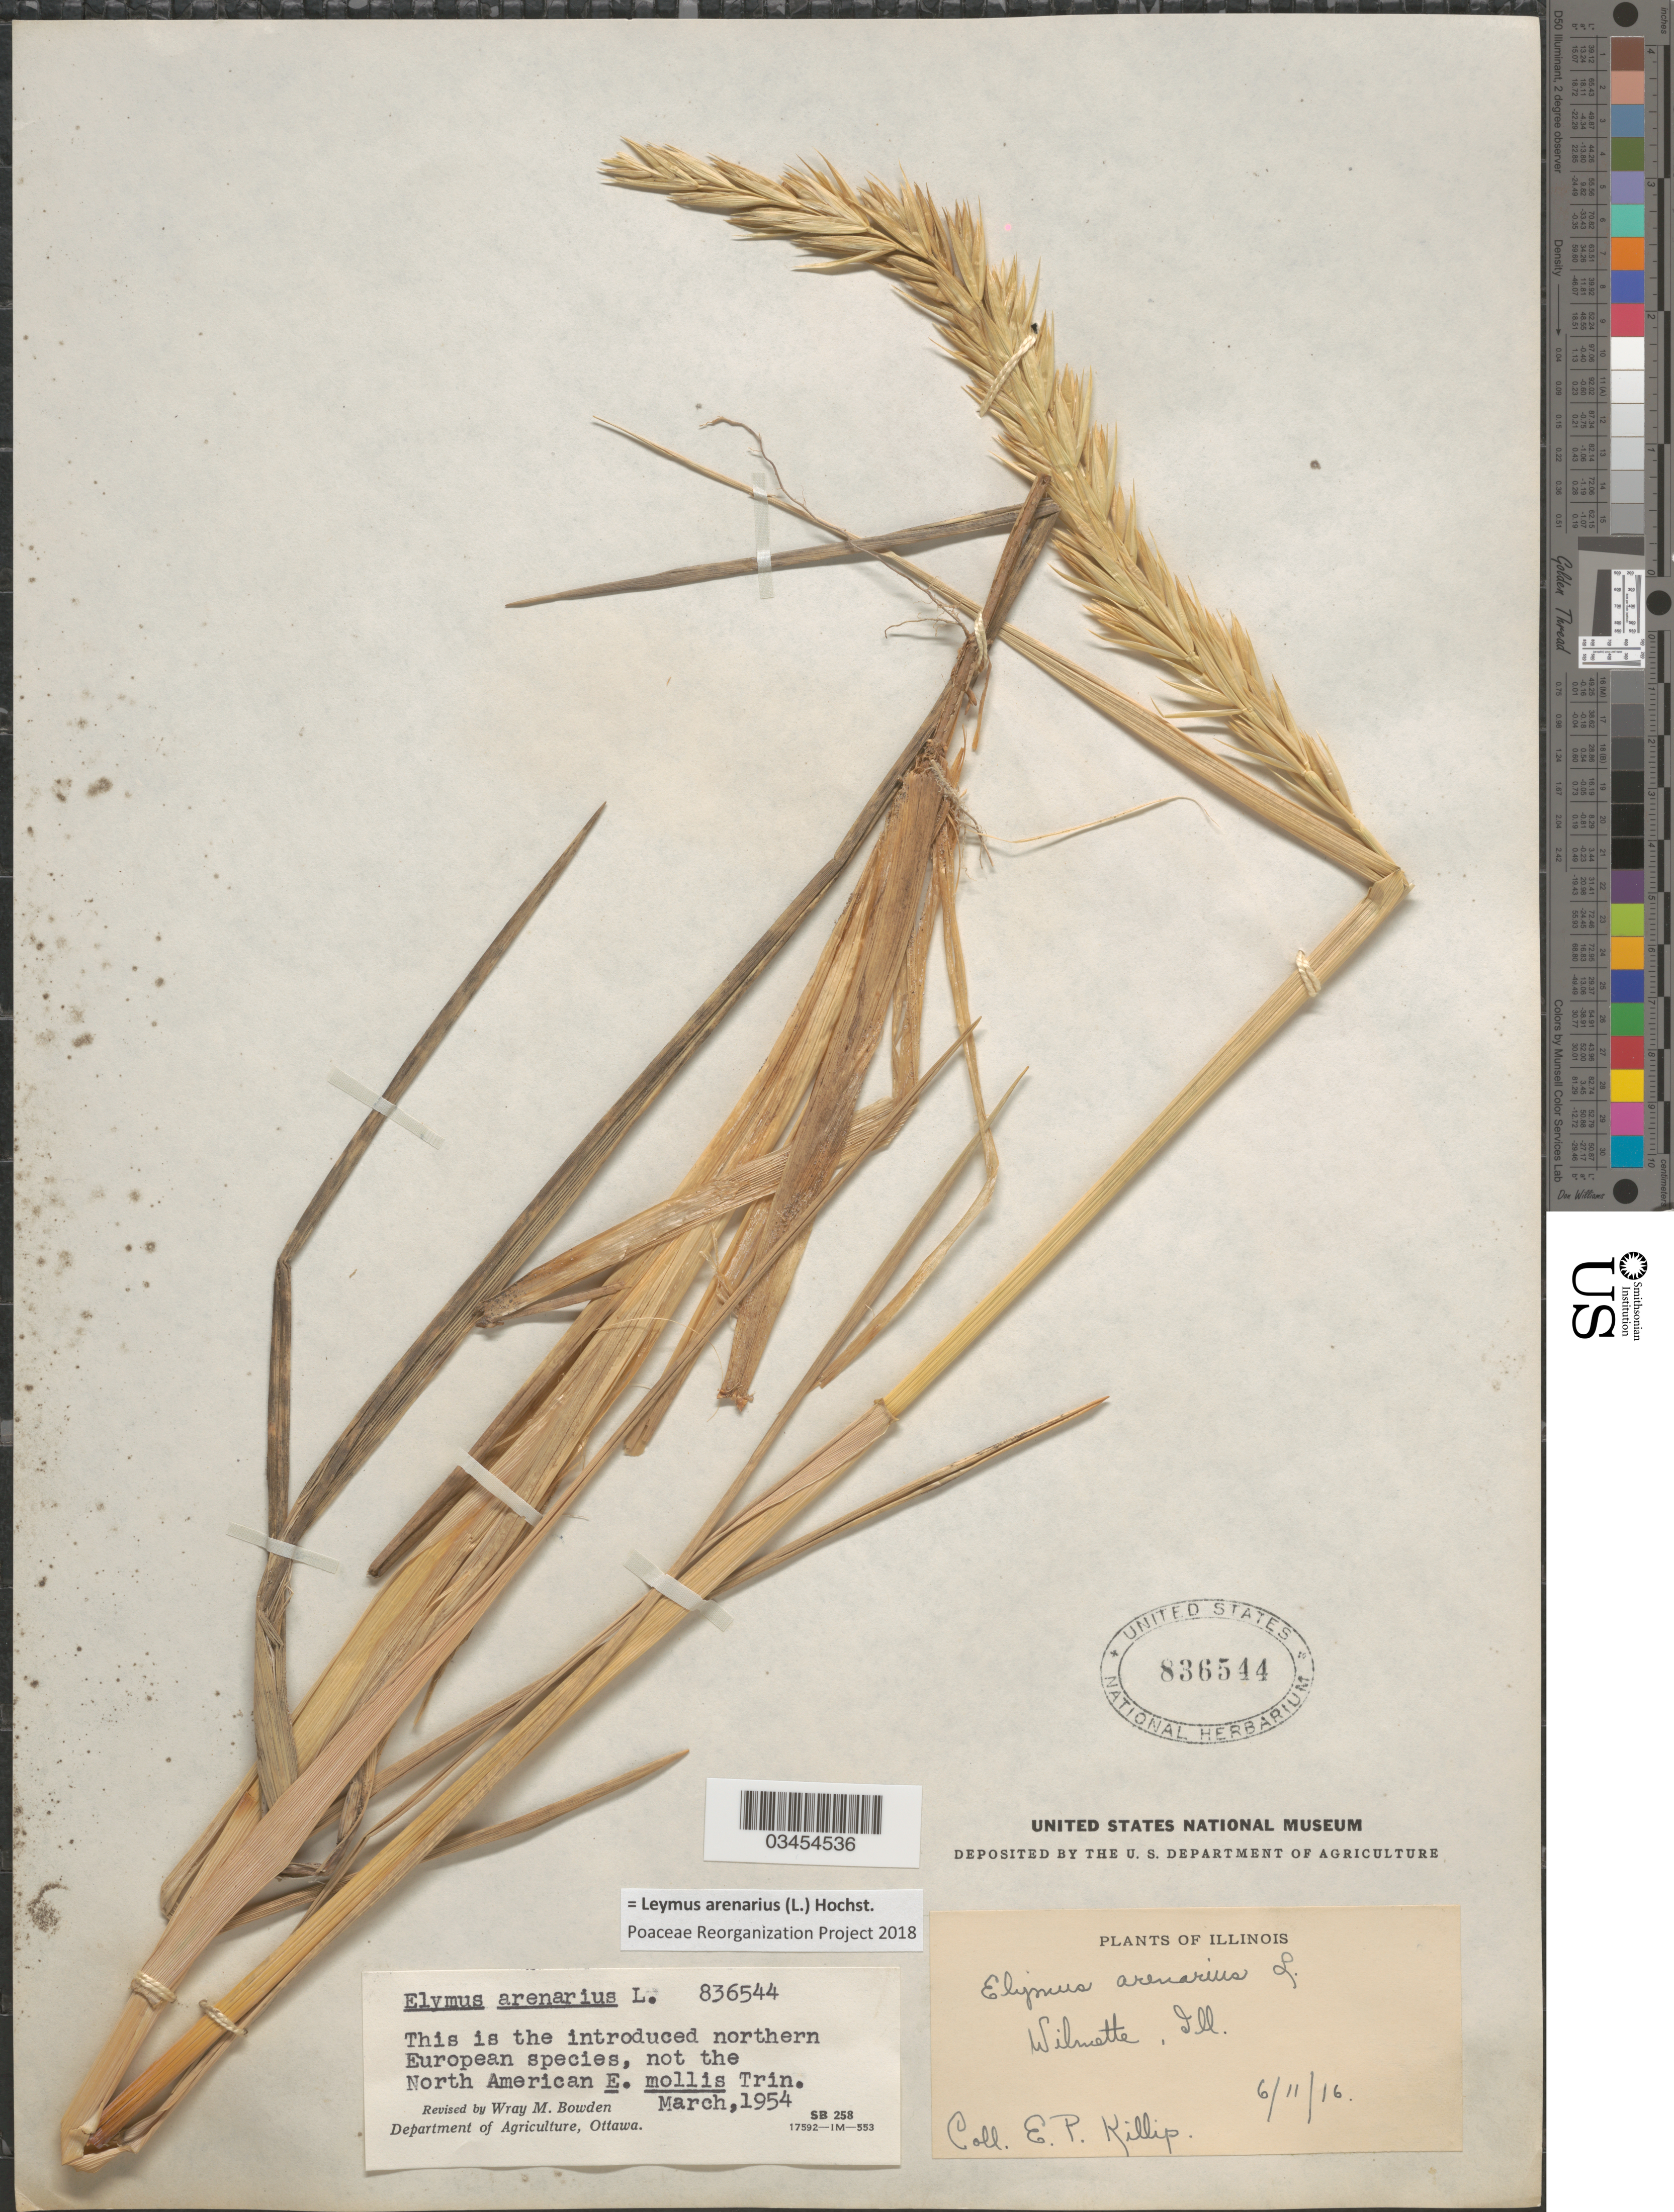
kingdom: Plantae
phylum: Tracheophyta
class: Liliopsida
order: Poales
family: Poaceae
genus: Leymus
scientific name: Leymus arenarius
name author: (L.) Hochst.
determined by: Soreng, Robert J., Research Associate (BOT), Smithsonian Institution - National Museum of Natural History (UNITED STATES)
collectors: E. P. Killip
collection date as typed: Transcribed d/m/y: 6/11/16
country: United States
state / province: Illinois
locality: Wilmette.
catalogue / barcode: US 836544